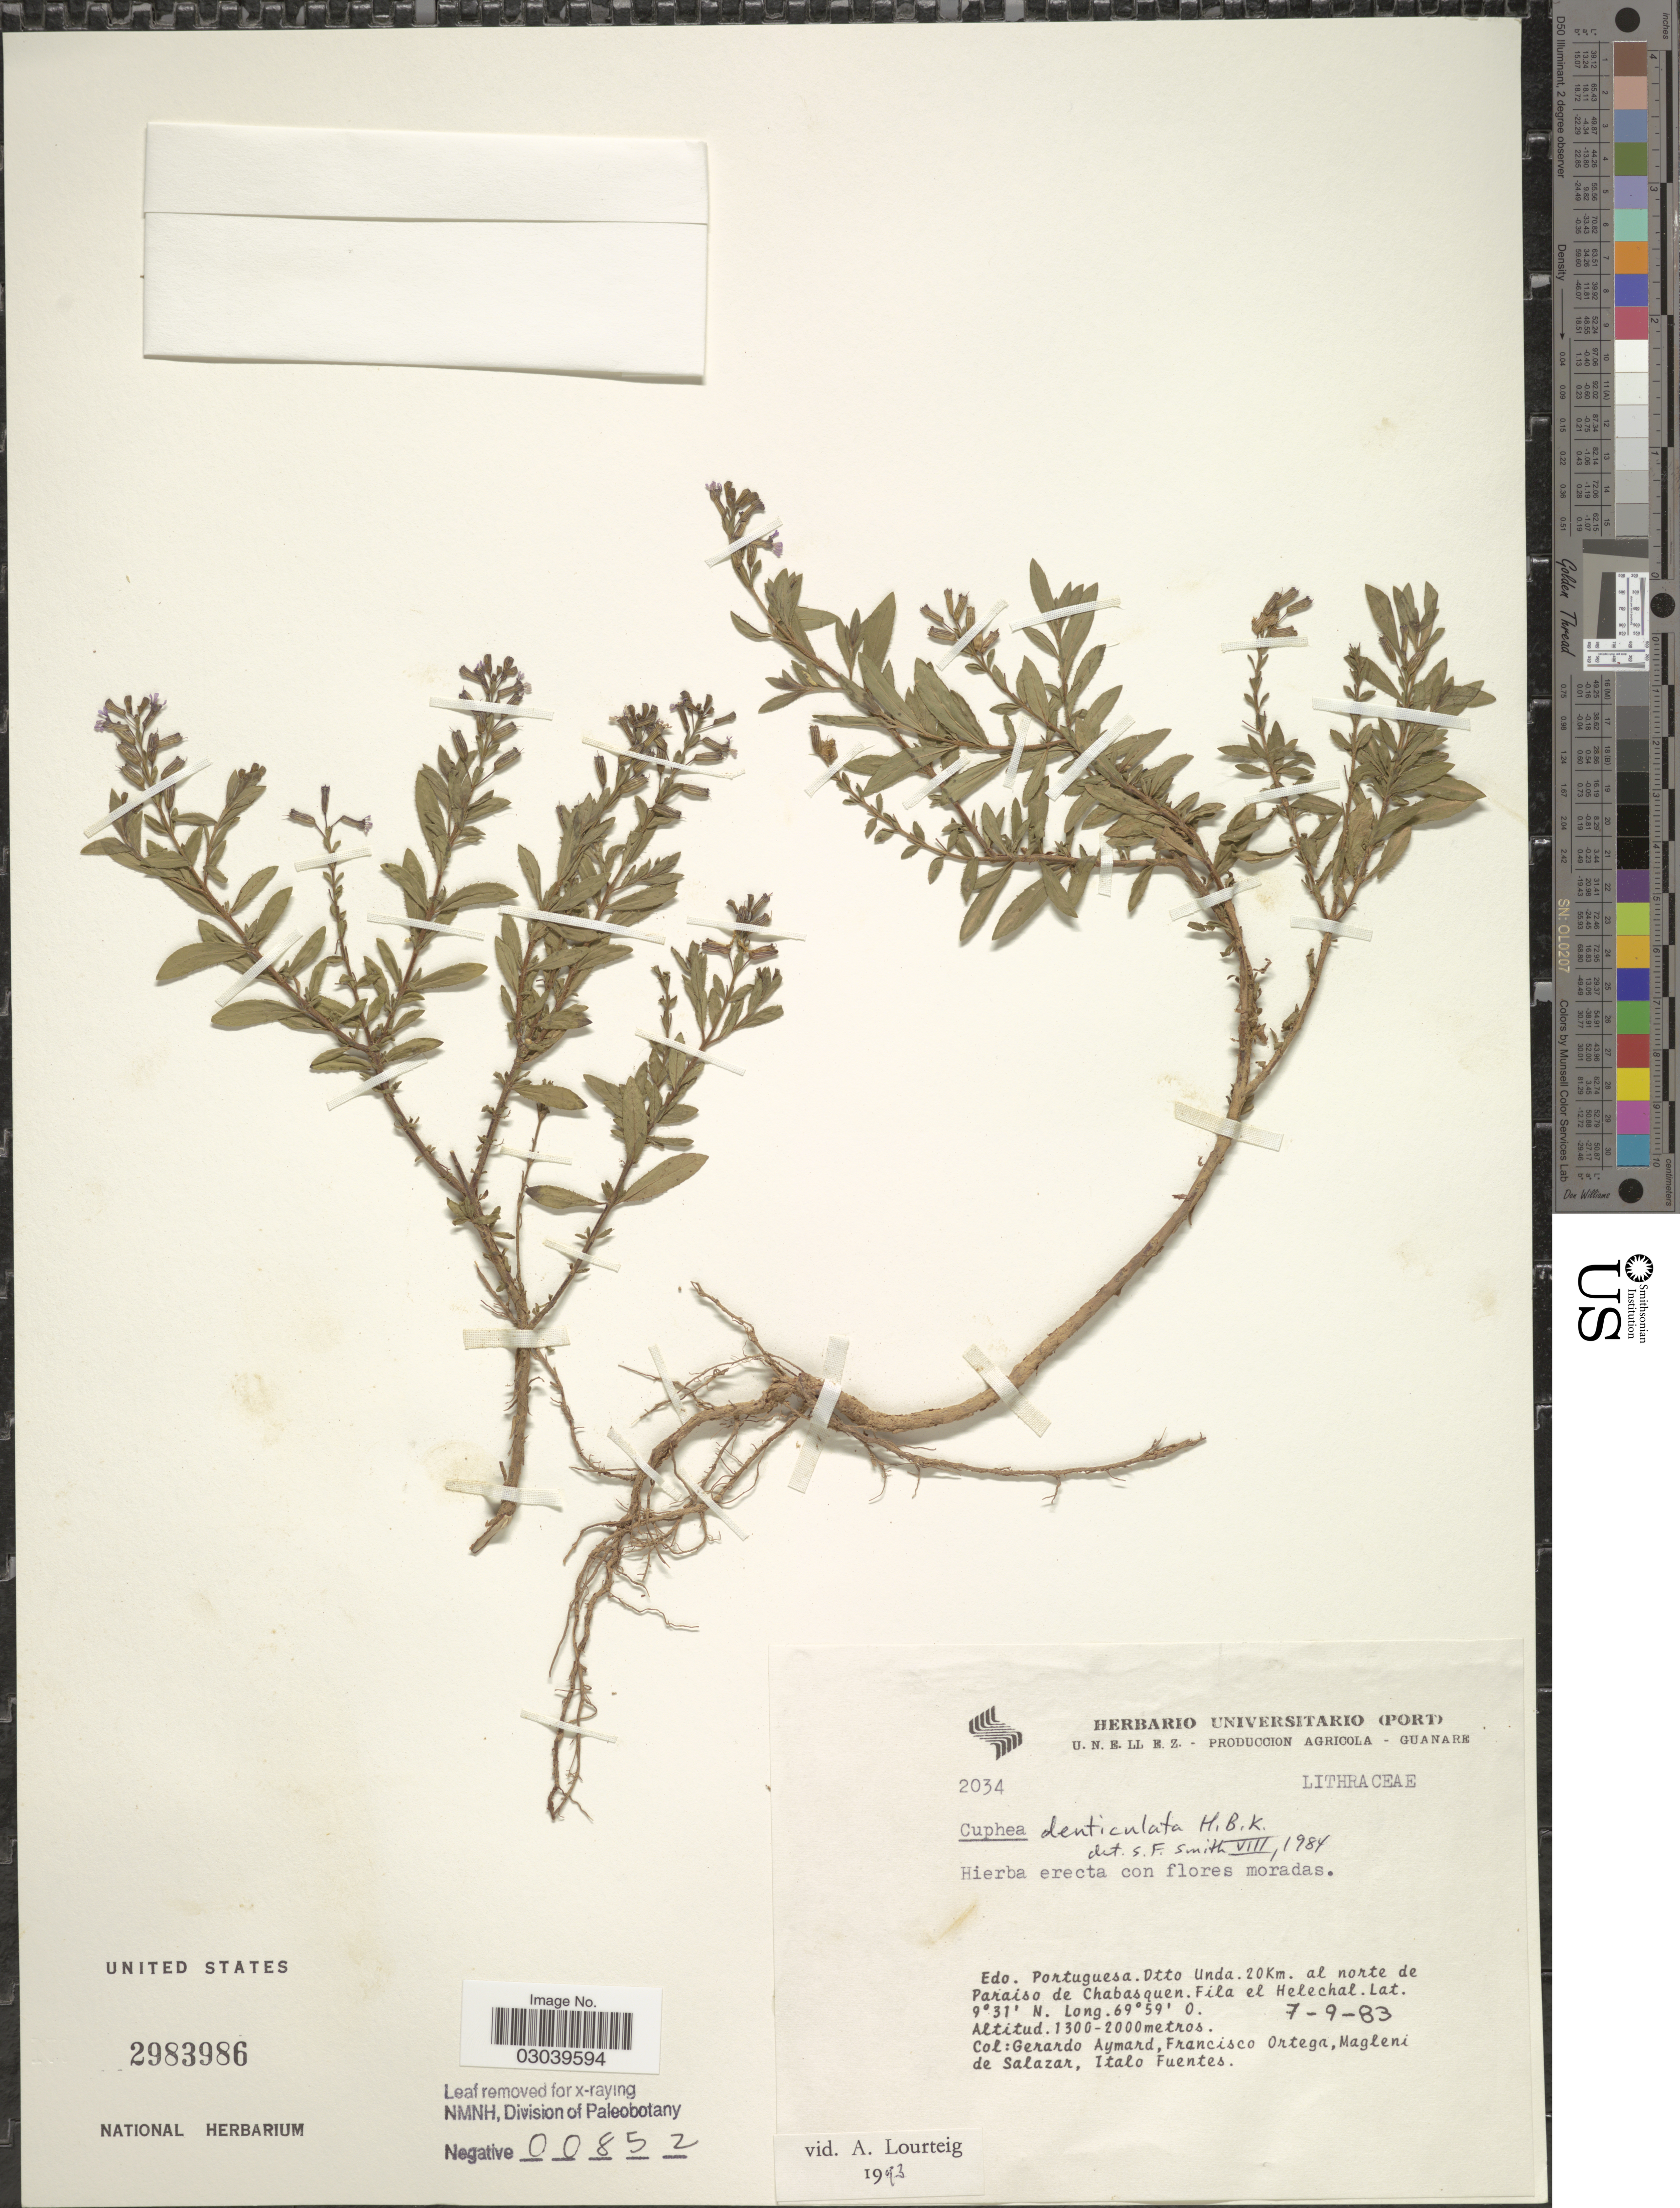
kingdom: Plantae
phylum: Tracheophyta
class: Magnoliopsida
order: Myrtales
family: Lythraceae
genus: Cuphea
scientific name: Cuphea denticulata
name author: Kunth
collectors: G. A. Aymard, F. J. Ortega, M. Salazar & I. Fuentes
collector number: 2034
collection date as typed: Transcribed d/m/y: 7/9/83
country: Venezuela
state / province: Portuguesa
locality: Dtto. Unda. 20 Km. al norte de Paraiso de Chabasquen. Fila el Helechal.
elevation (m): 1300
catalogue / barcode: US 2983986